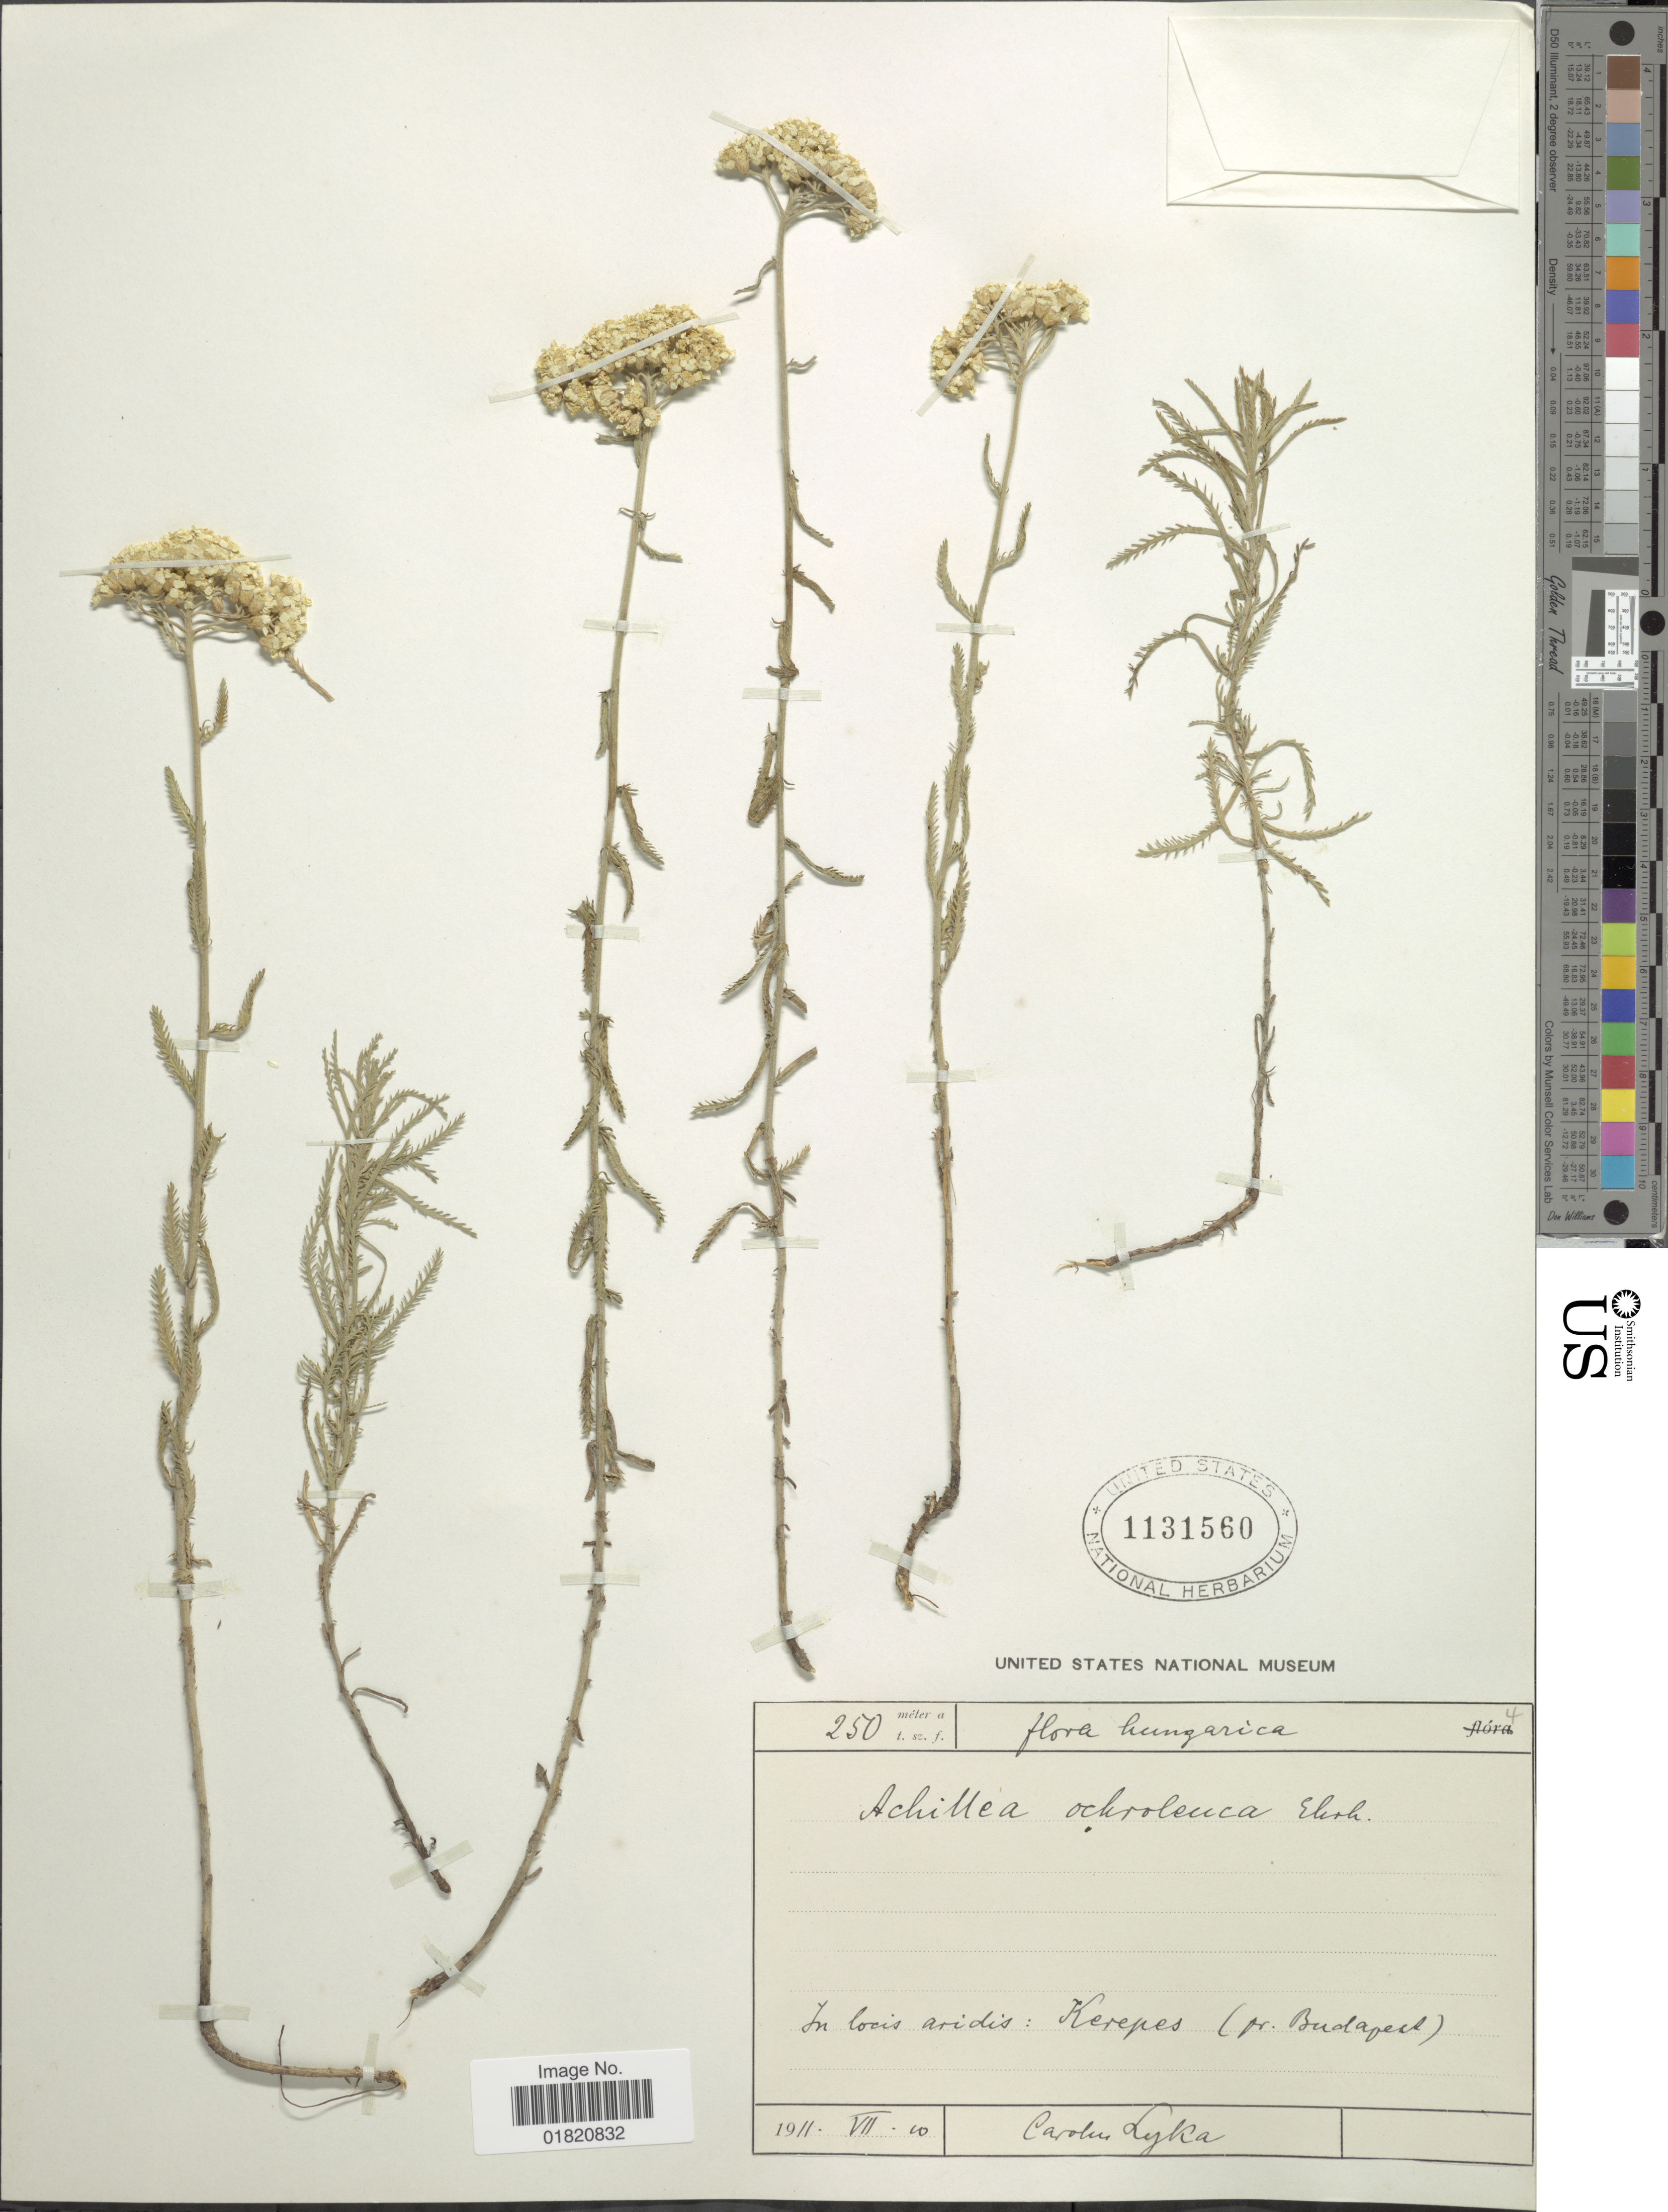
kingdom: Plantae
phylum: Tracheophyta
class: Magnoliopsida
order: Asterales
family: Asteraceae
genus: Achillea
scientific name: Achillea ochroleuca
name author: Ehrh.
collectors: C. Lyka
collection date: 1911-07-10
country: Hungary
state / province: Budapest, Capital District of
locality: Kerepes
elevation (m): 250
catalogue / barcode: US 1131560